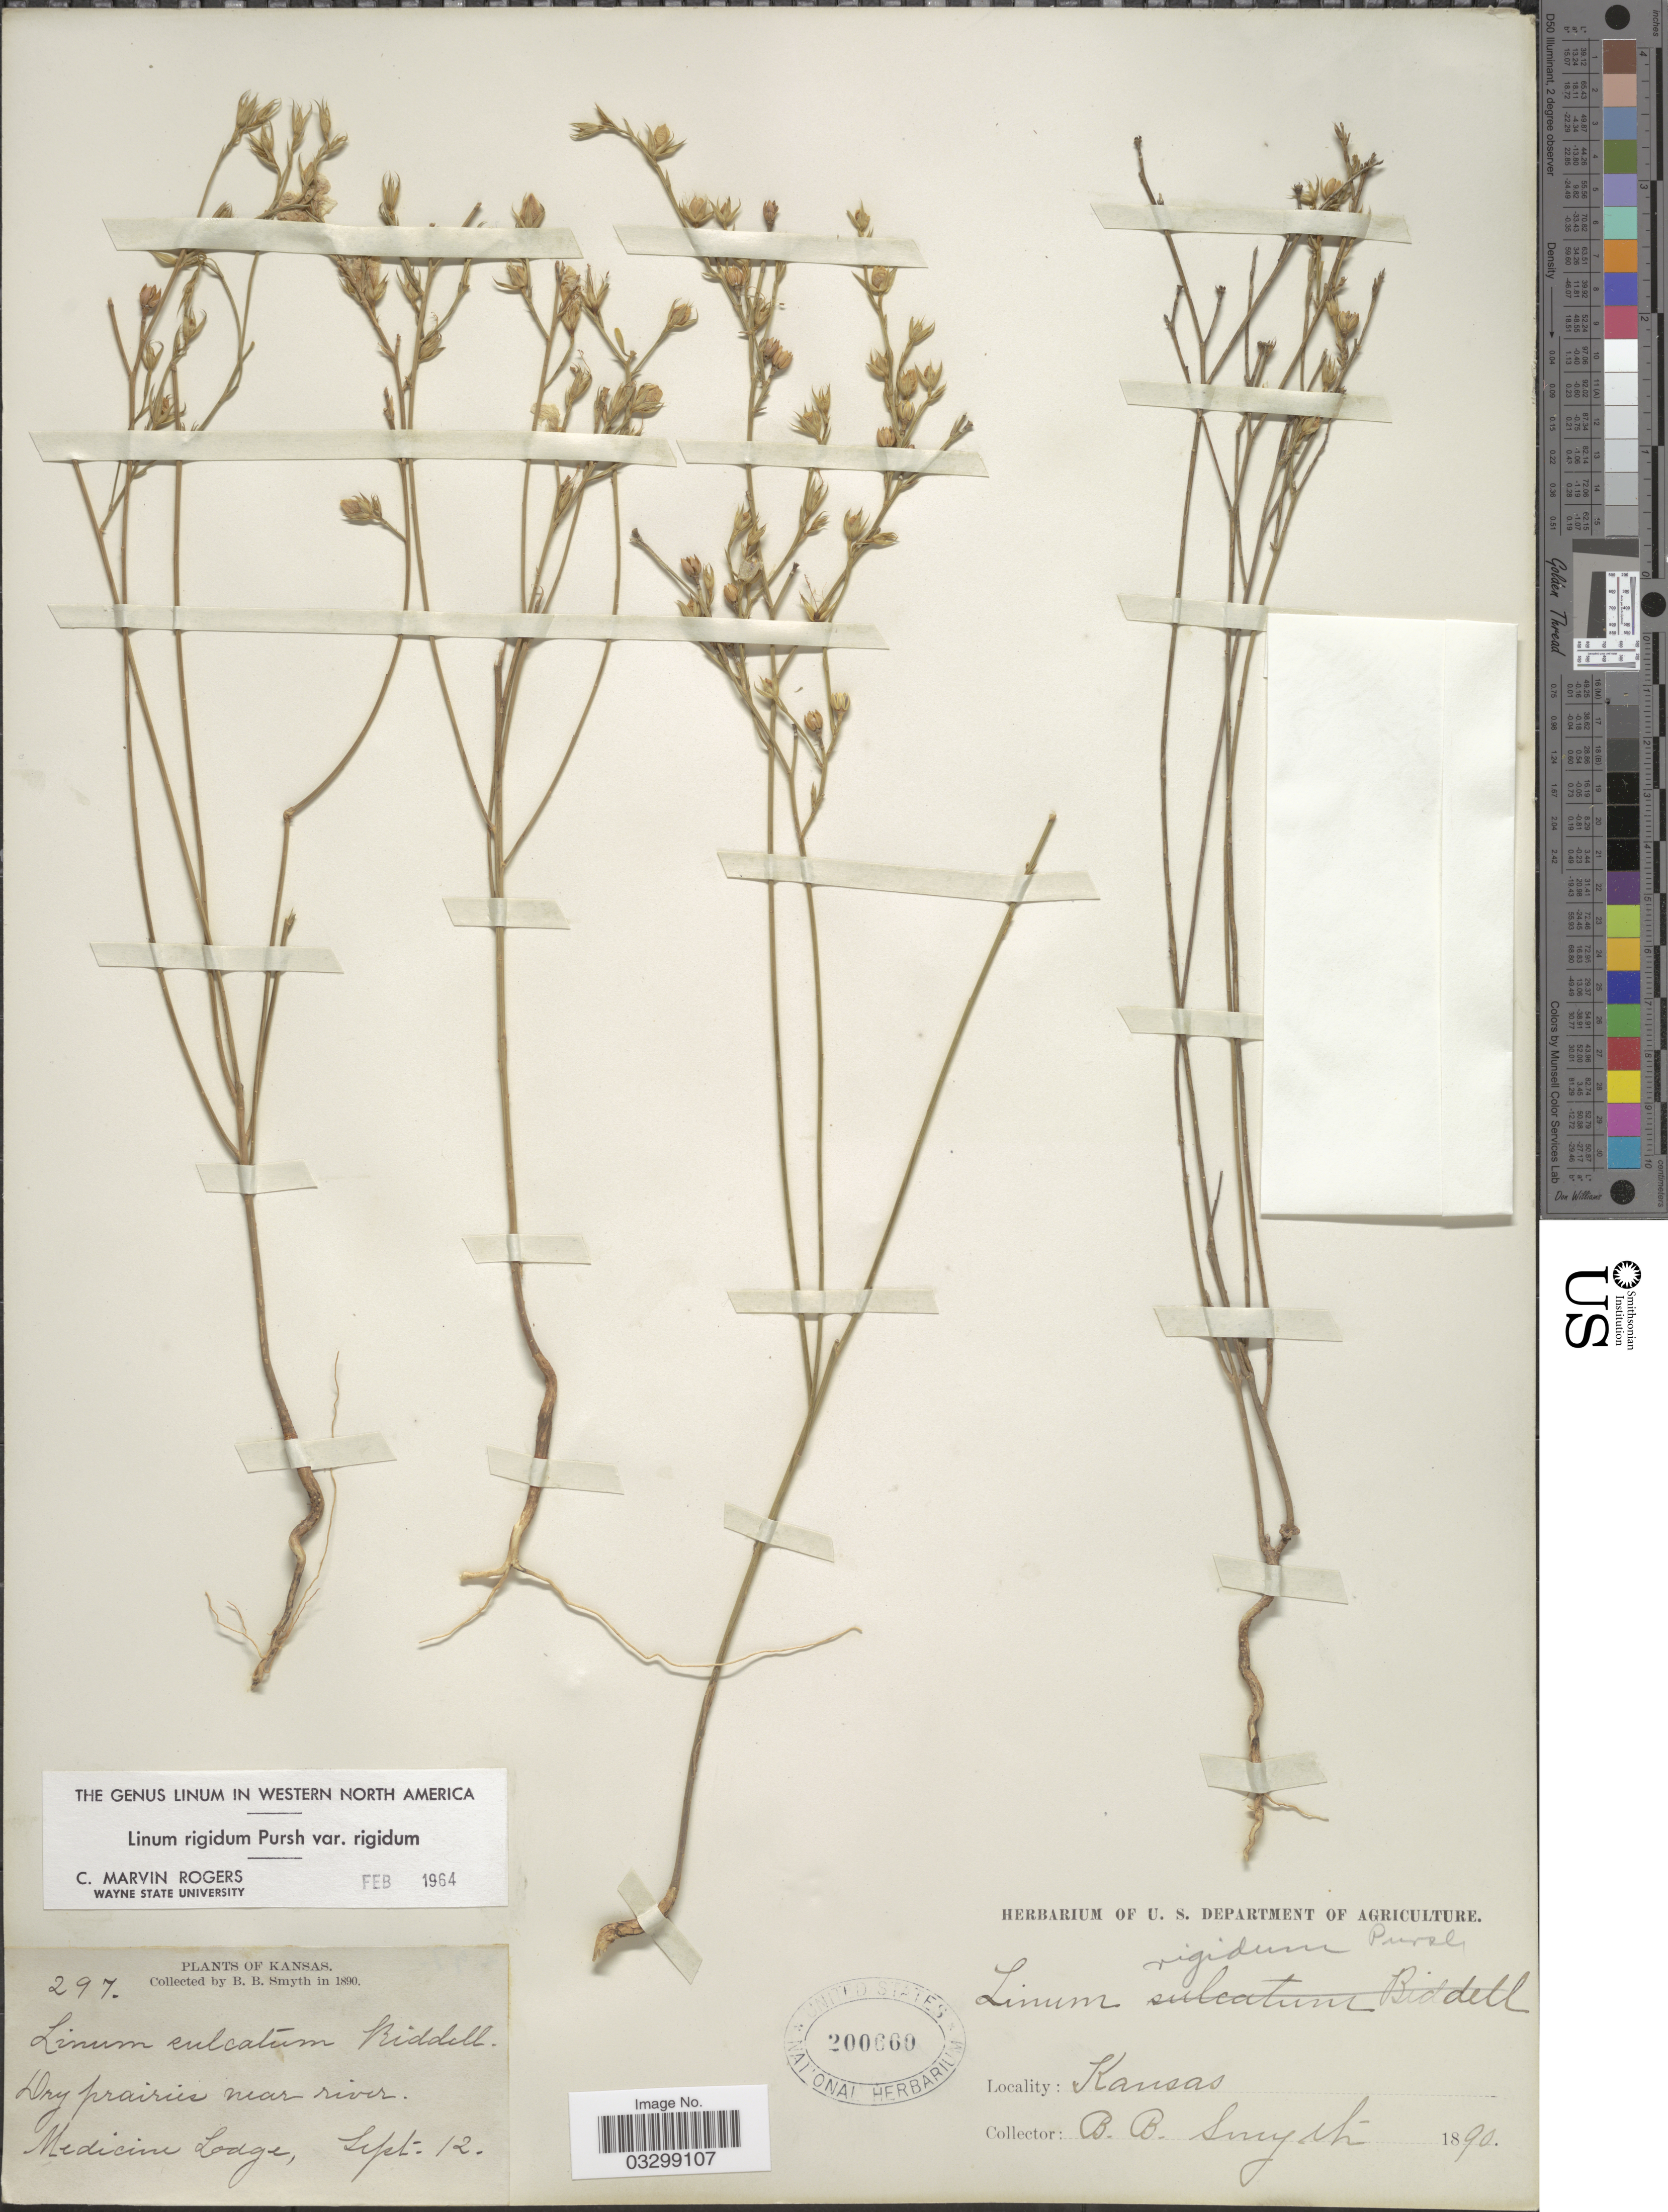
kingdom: Plantae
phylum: Tracheophyta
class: Magnoliopsida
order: Malpighiales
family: Linaceae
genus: Linum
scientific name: Linum rigidum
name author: Pursh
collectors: B. Smyth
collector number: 297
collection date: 1890-09-12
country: United States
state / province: Kansas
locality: Dry prairies near river. Medicine Lodge.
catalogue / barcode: US 200660